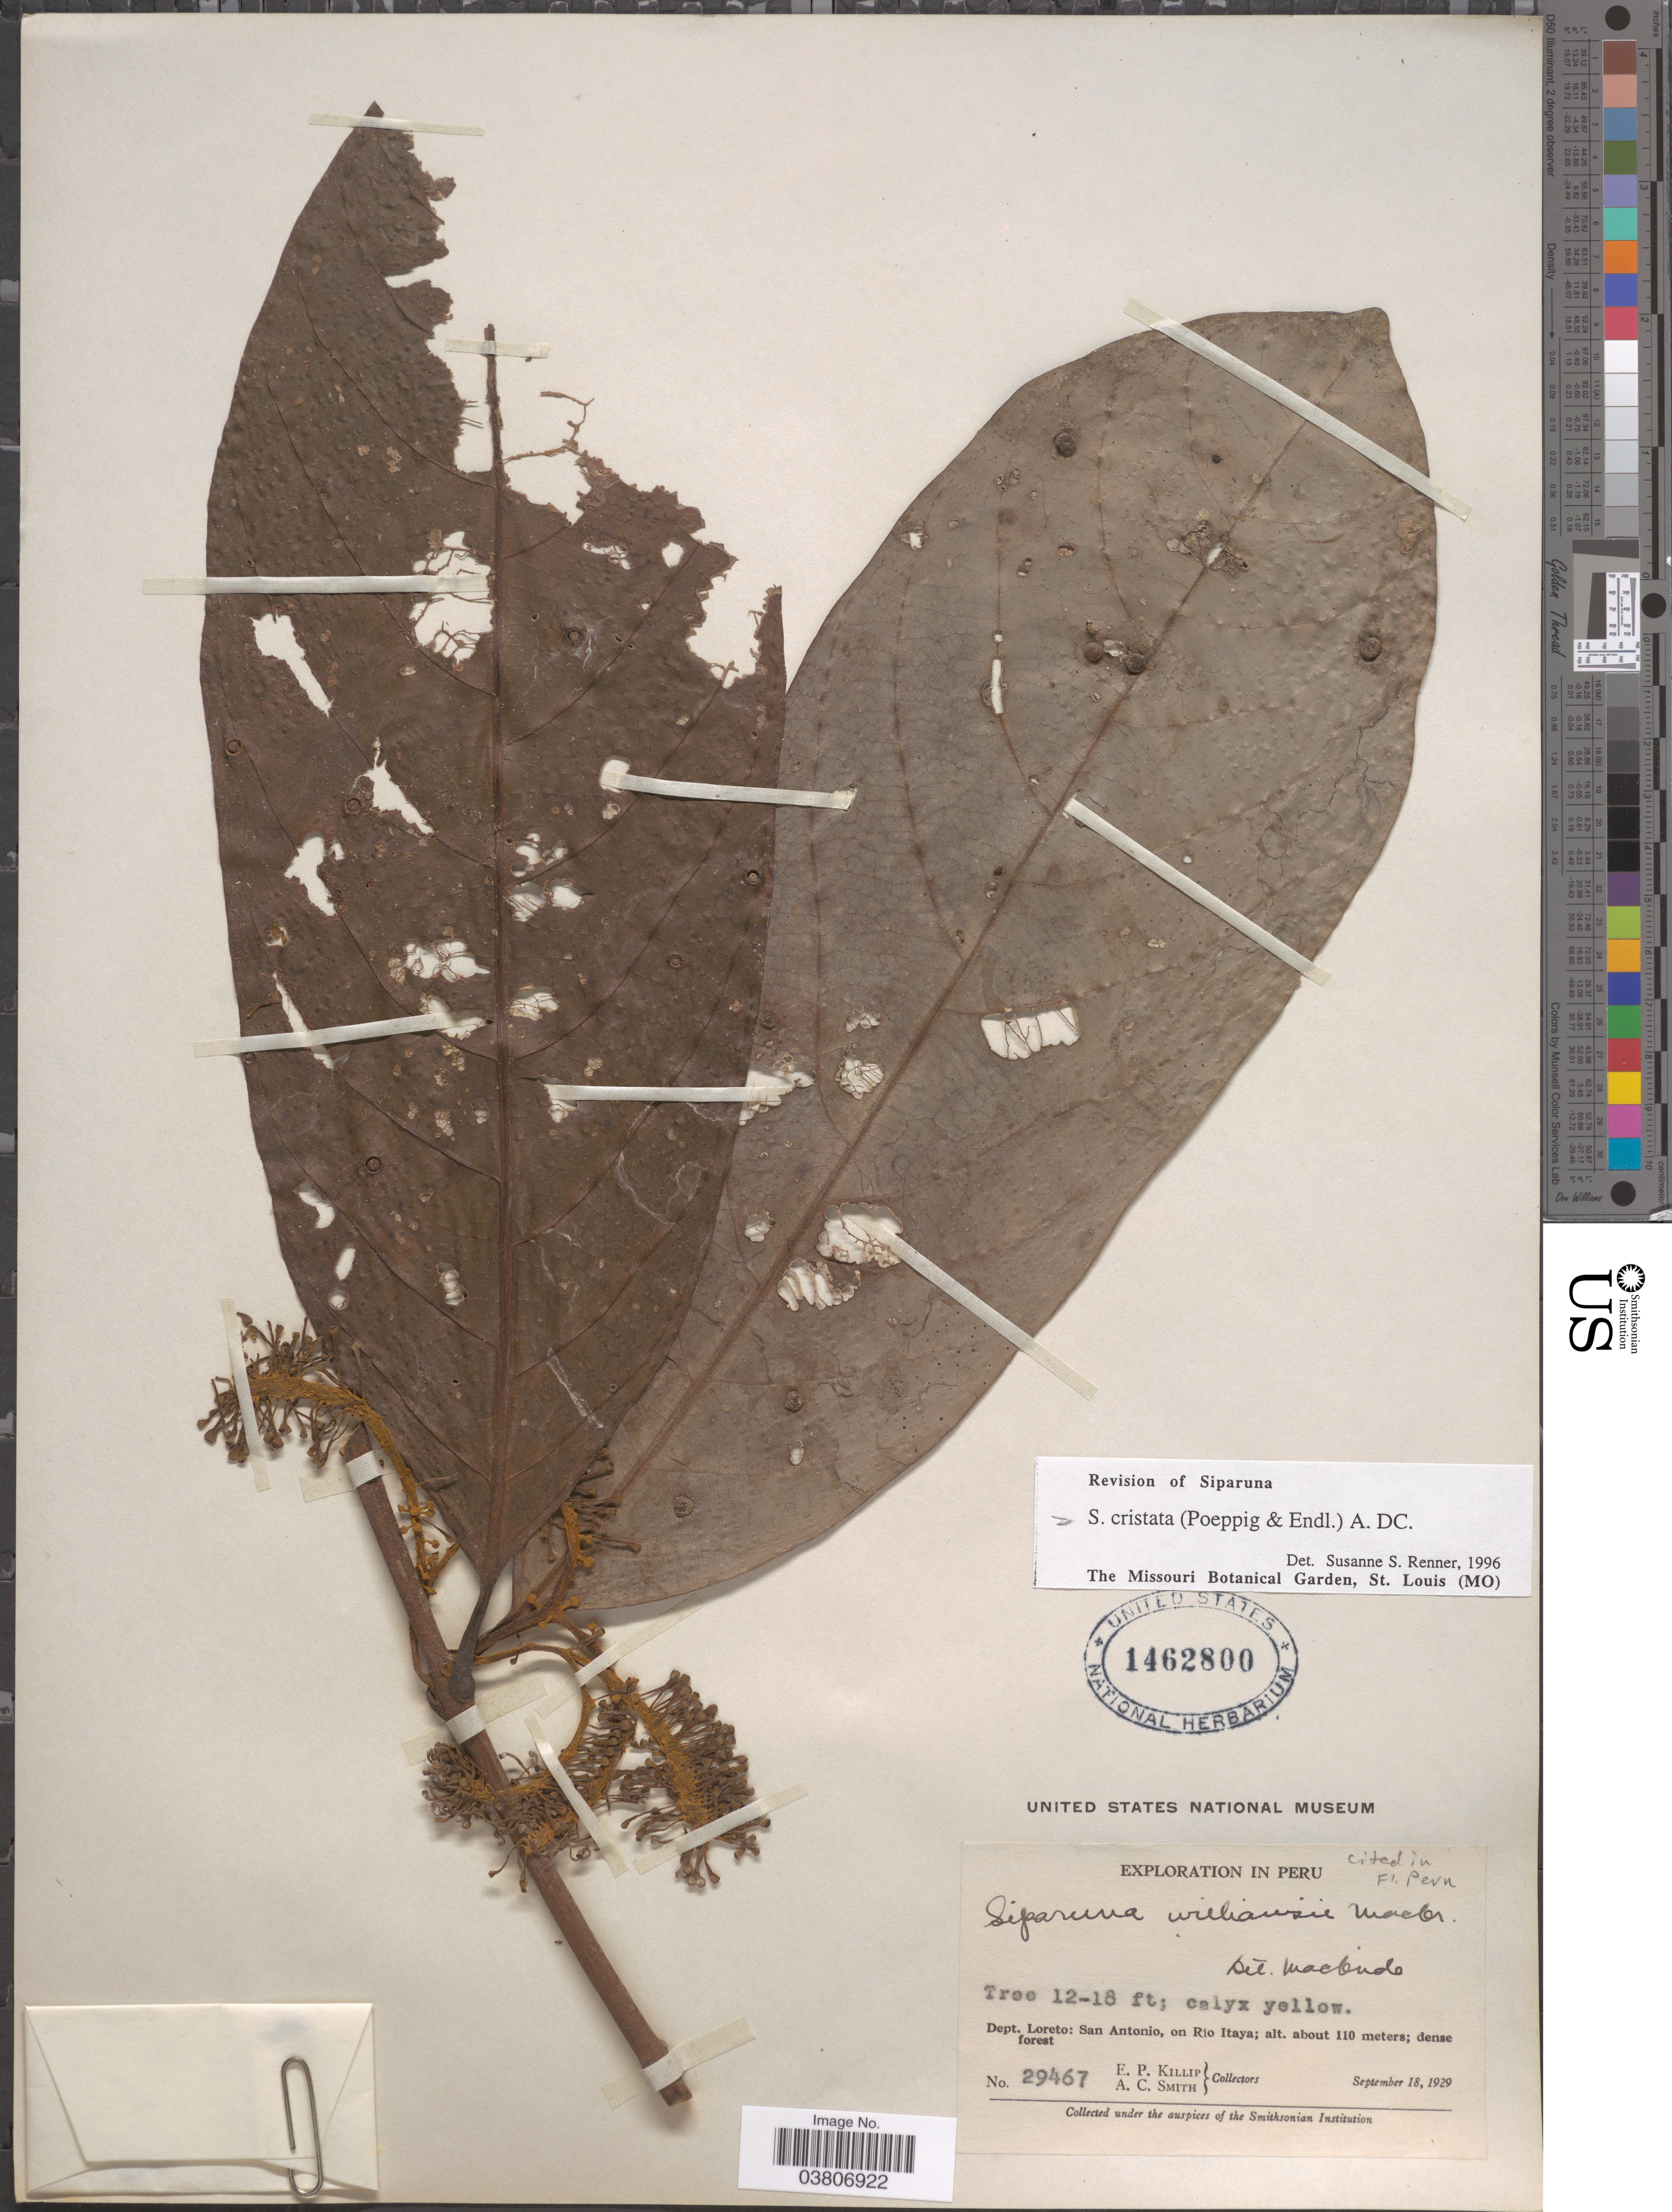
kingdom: Plantae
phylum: Tracheophyta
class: Magnoliopsida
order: Laurales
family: Siparunaceae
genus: Siparuna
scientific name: Siparuna cristata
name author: (Poepp. & Endl.) A. DC.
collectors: E. P. Killip & A. C. Smith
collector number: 29467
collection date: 1929-09-18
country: Peru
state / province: Loreto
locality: Dept. Loreto: San Antonio, on Río Itaya.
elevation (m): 110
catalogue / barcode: US 1462800